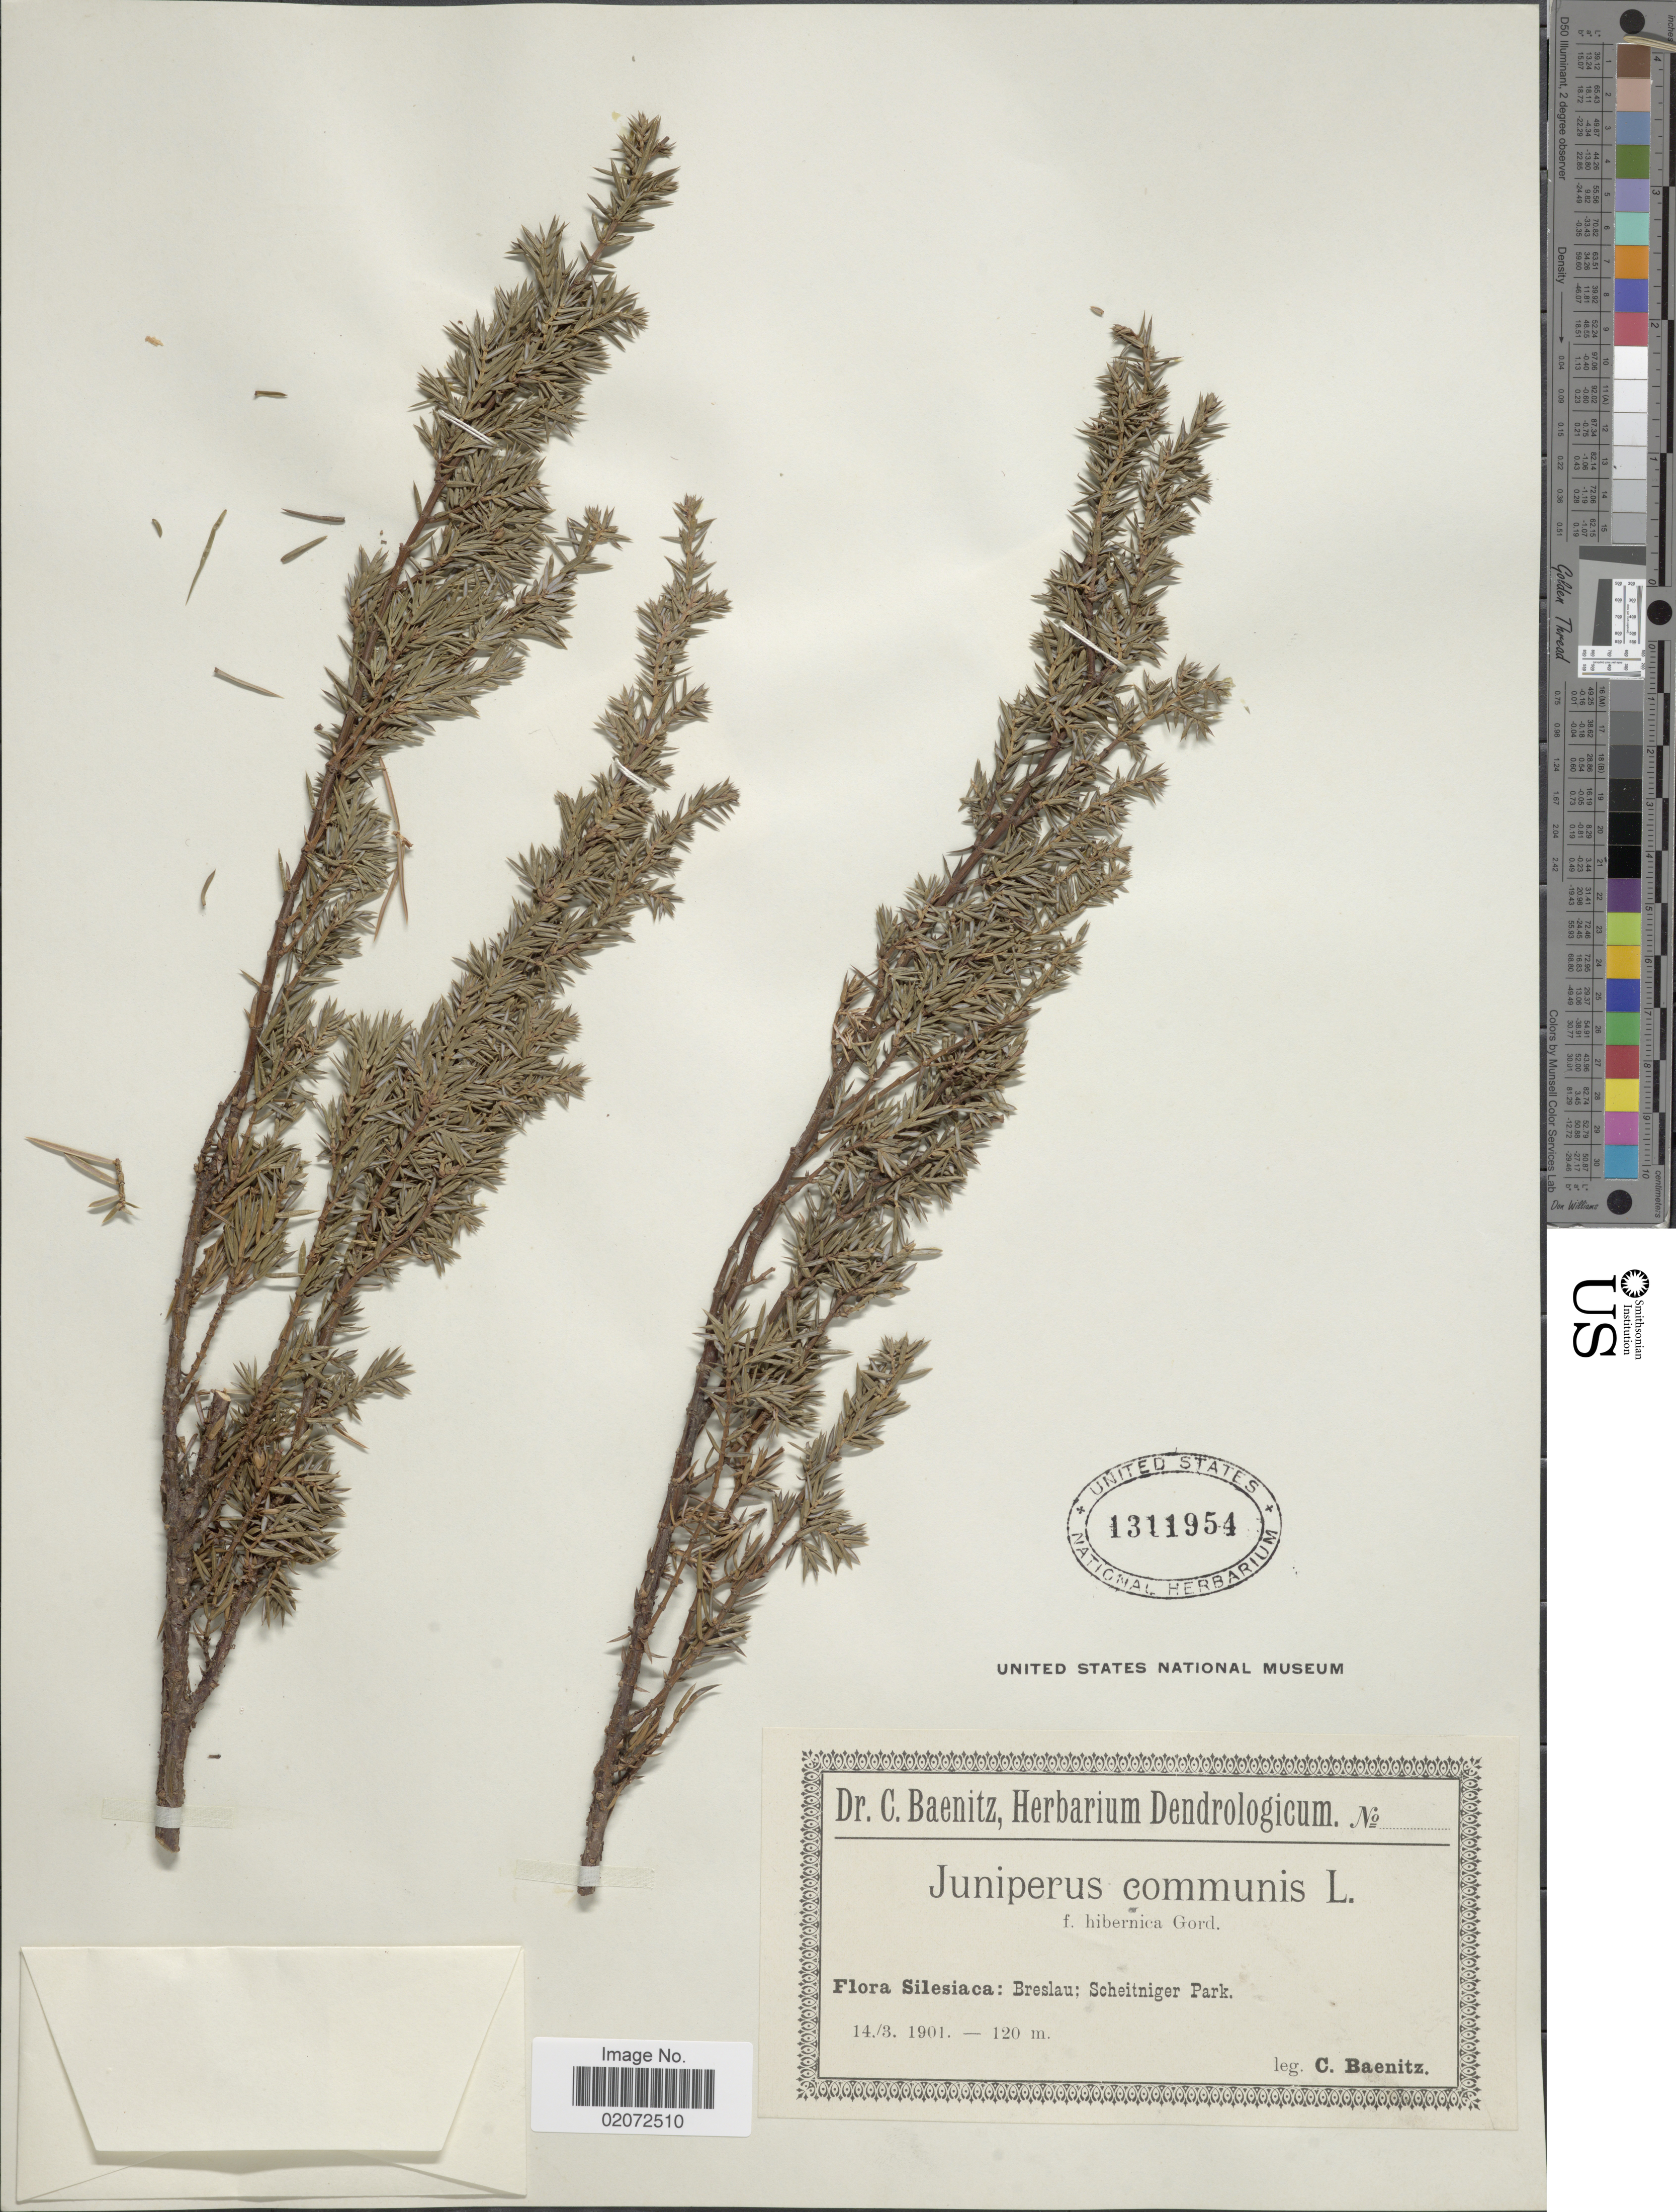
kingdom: Plantae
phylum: Tracheophyta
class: Pinopsida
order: Pinales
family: Cupressaceae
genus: Juniperus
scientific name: Juniperus communis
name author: L.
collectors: C. G. Baenitz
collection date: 1901-03-14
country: Poland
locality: Silesiaca: Breslau; Scheitniger Park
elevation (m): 120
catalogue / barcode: US 1311954